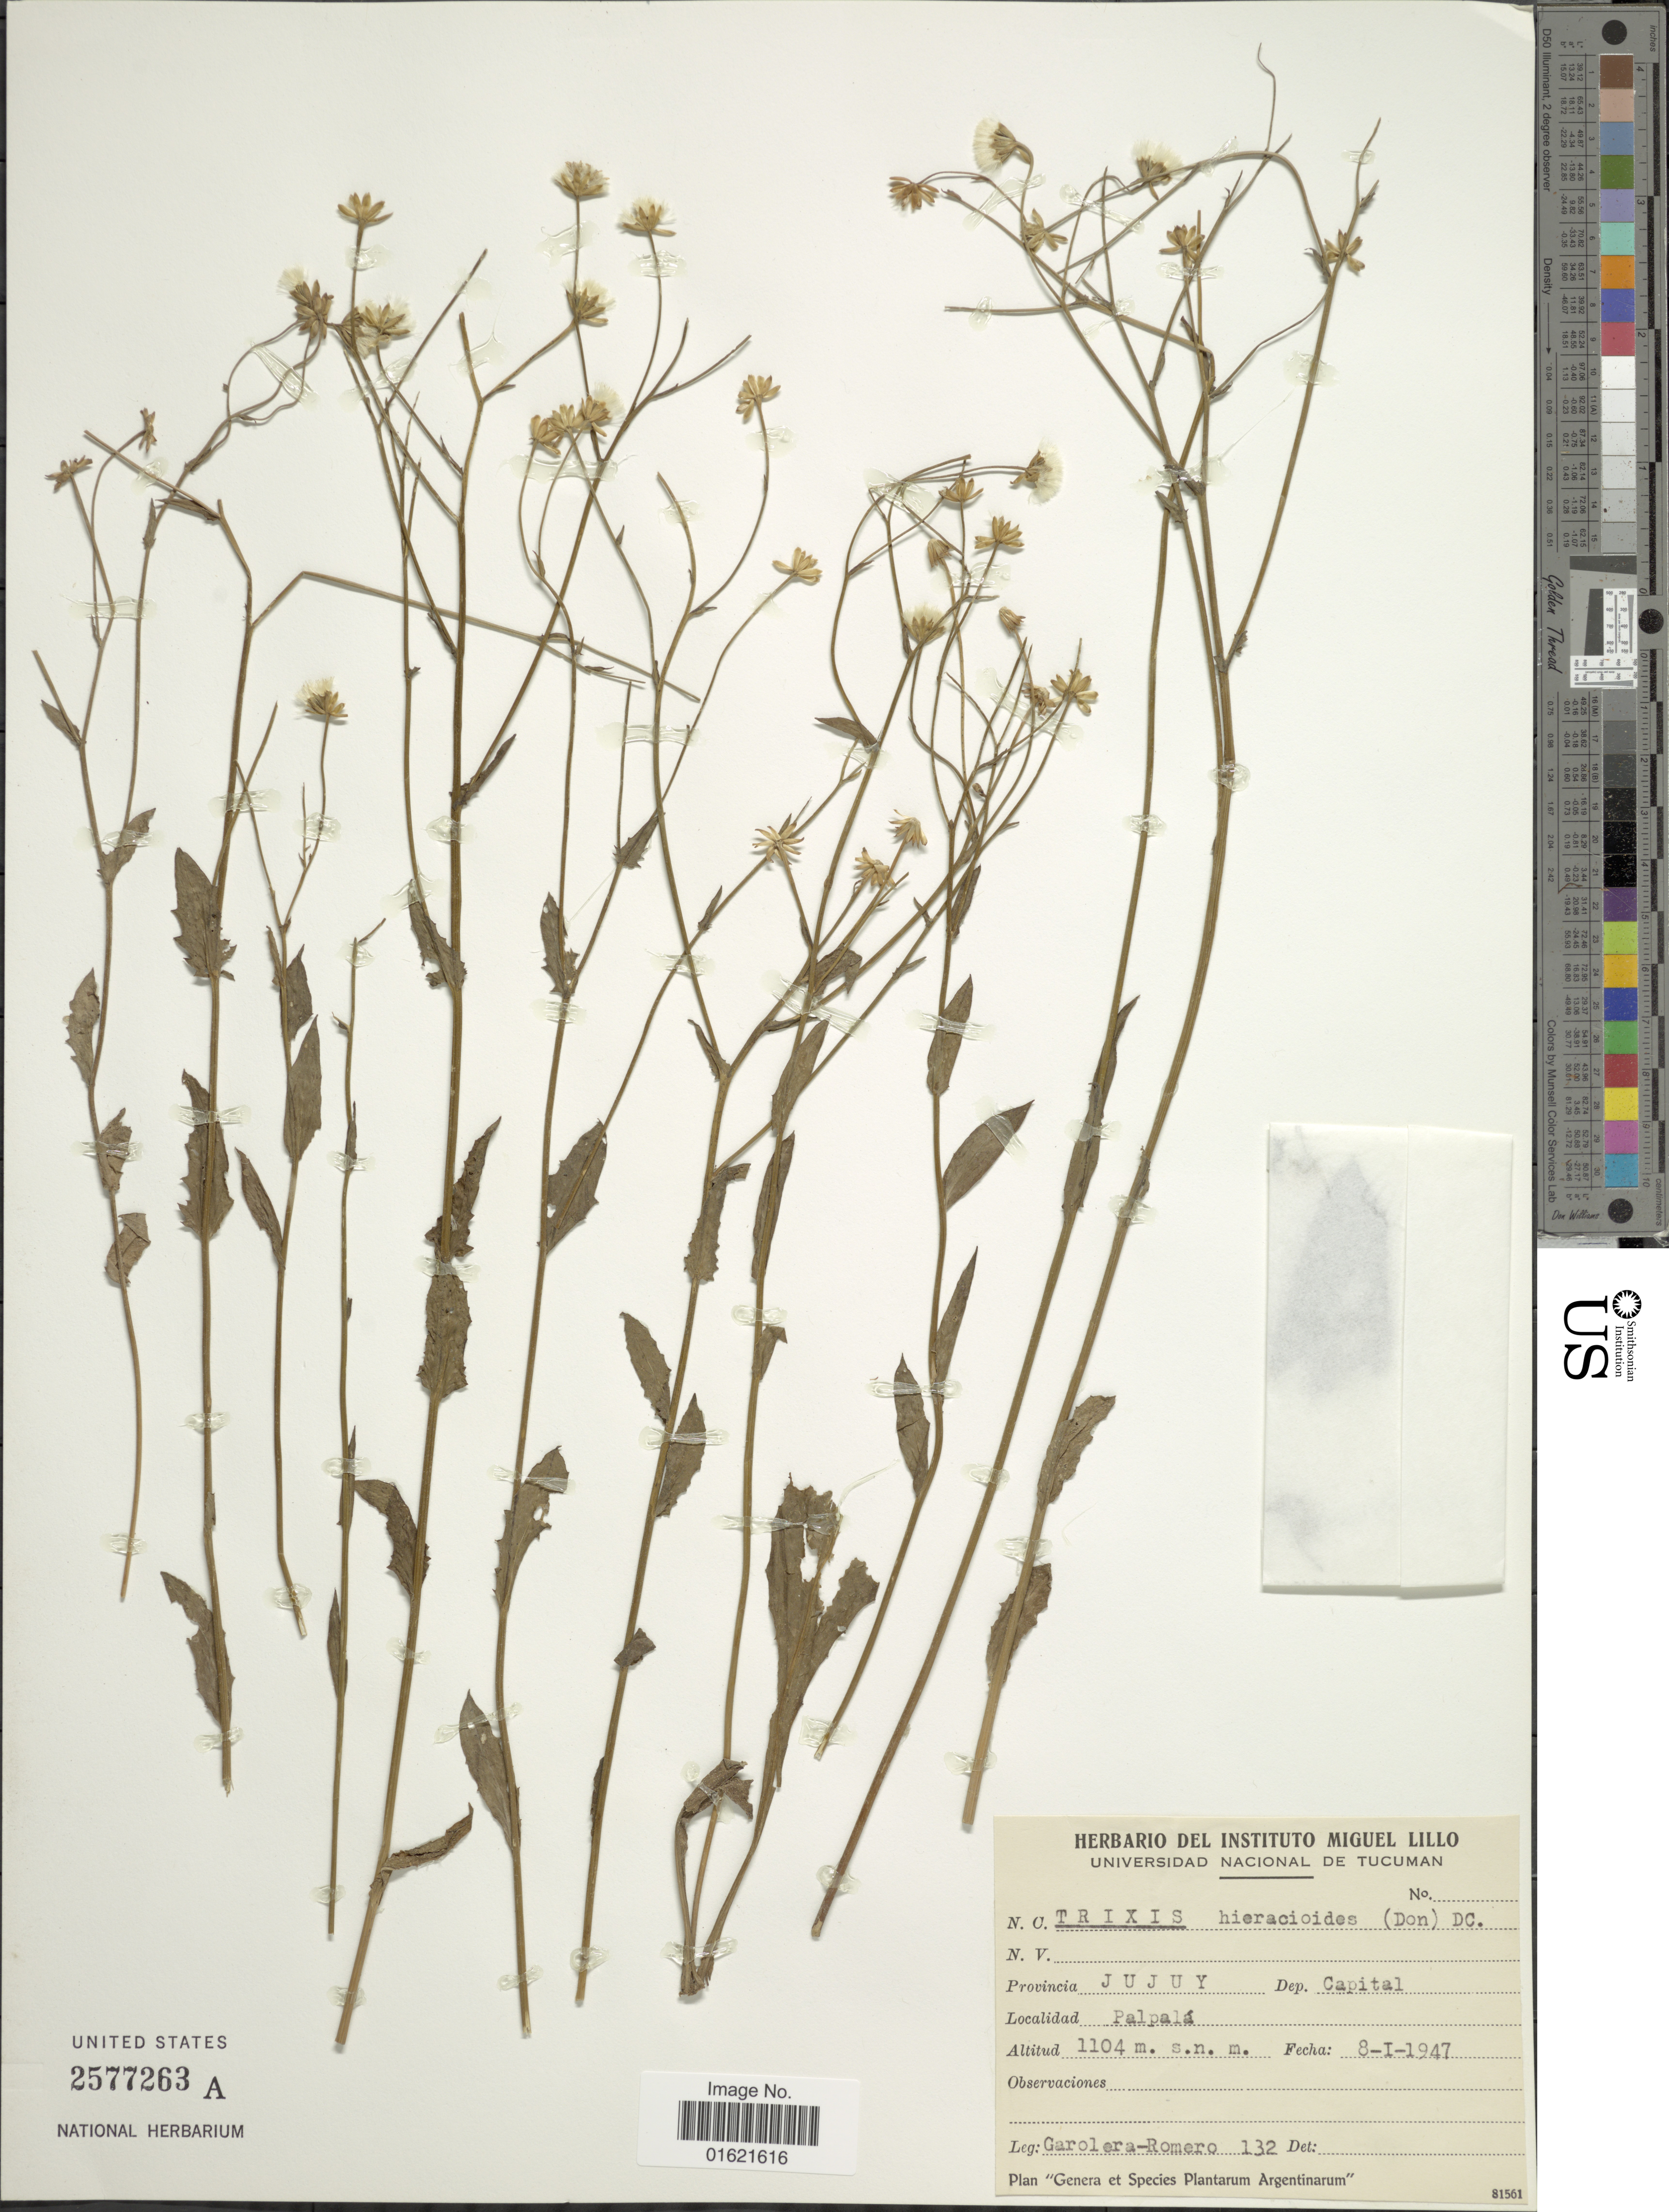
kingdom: Plantae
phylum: Tracheophyta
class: Magnoliopsida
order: Asterales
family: Asteraceae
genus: Holocheilus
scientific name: Holocheilus illustris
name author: (Vell.) Cabrera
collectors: A. Garolera-R.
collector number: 132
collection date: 1947-01-08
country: Argentina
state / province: Jujuy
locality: Provincia Jujuy. Dep. Capital. Palpala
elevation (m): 1140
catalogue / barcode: US 2577263A